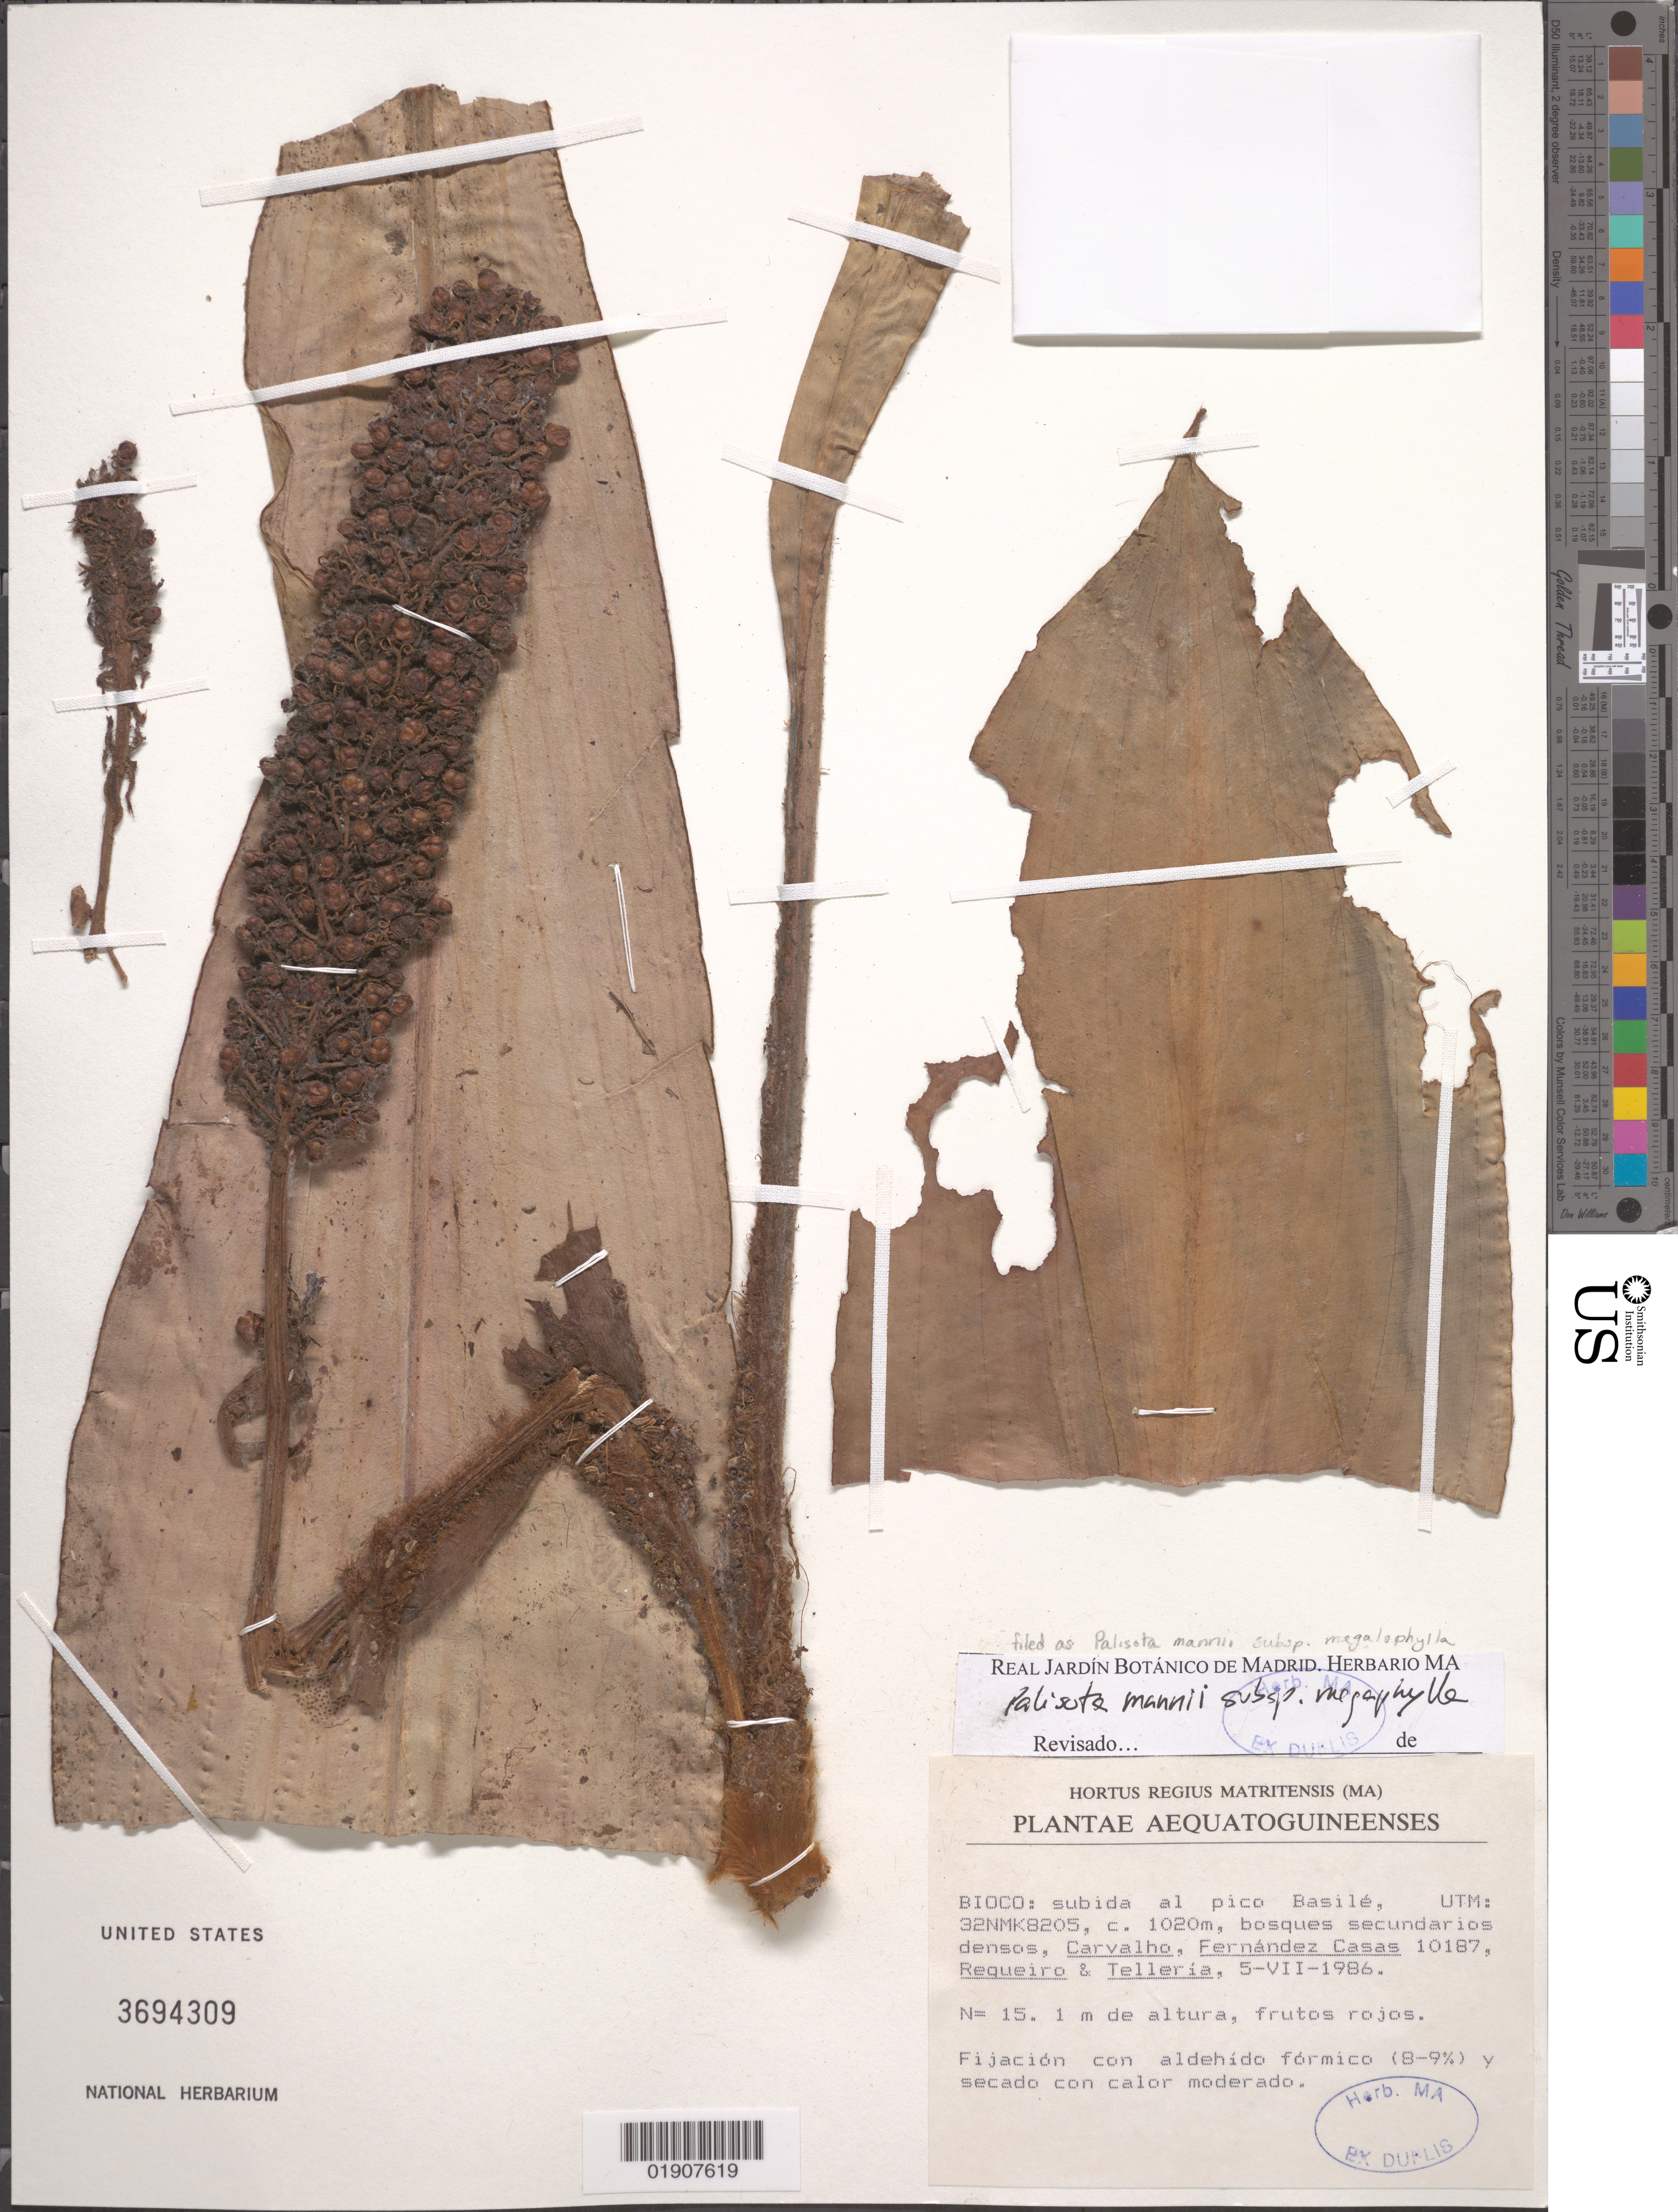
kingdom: Plantae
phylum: Tracheophyta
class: Liliopsida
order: Commelinales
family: Commelinaceae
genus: Palisota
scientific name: Palisota mannii subsp. megalophylla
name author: (Mildbr.) Faden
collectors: F. J. Fernández Casas, Carvalho, --, Requeiro, -- & -. Telleria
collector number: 10187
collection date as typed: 05 Jul 1986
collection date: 1986-07-05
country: Equatorial Guinea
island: Bioko Island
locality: Bioco: subida al pico Basile, UTM: 32NMK8205.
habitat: Bosques secundarios densos.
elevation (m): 1020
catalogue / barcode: US 3694309